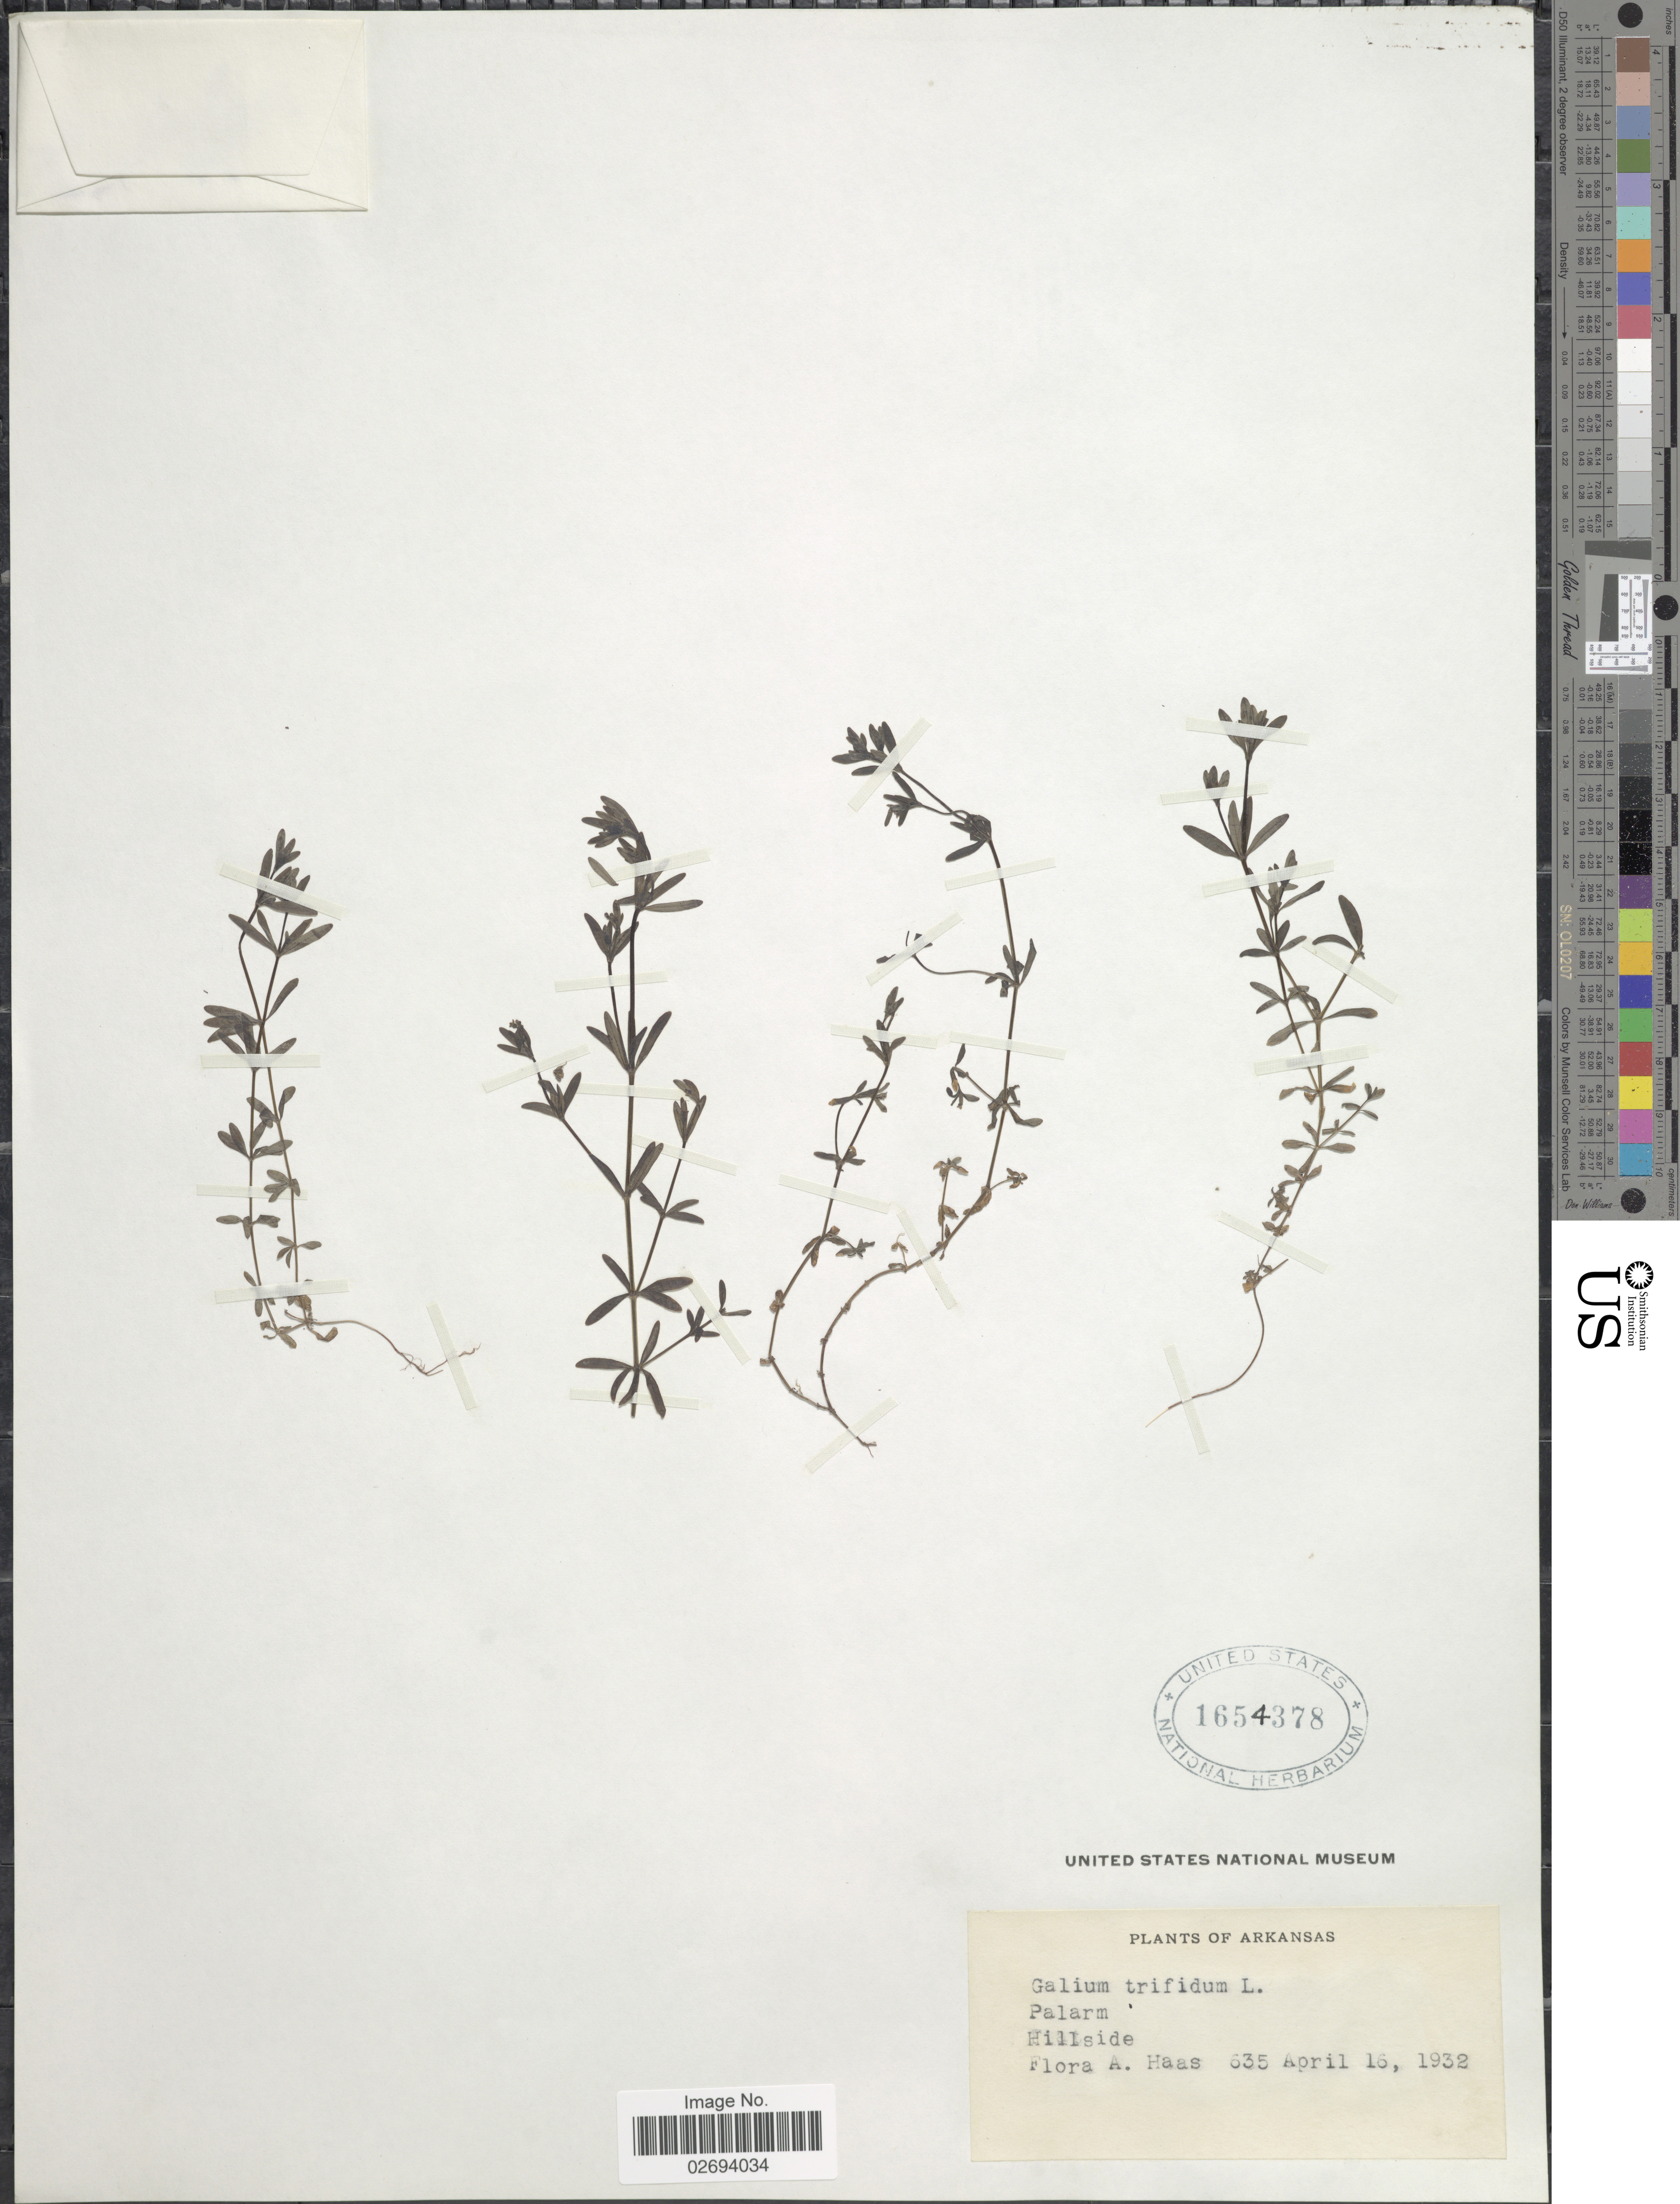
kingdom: Plantae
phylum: Tracheophyta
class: Magnoliopsida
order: Gentianales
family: Rubiaceae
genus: Galium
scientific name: Galium trifidum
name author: L.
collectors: F. A. Haas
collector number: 635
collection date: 1932-04-16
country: United States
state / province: Arkansas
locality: Palarm Hillside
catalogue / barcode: US 1654378